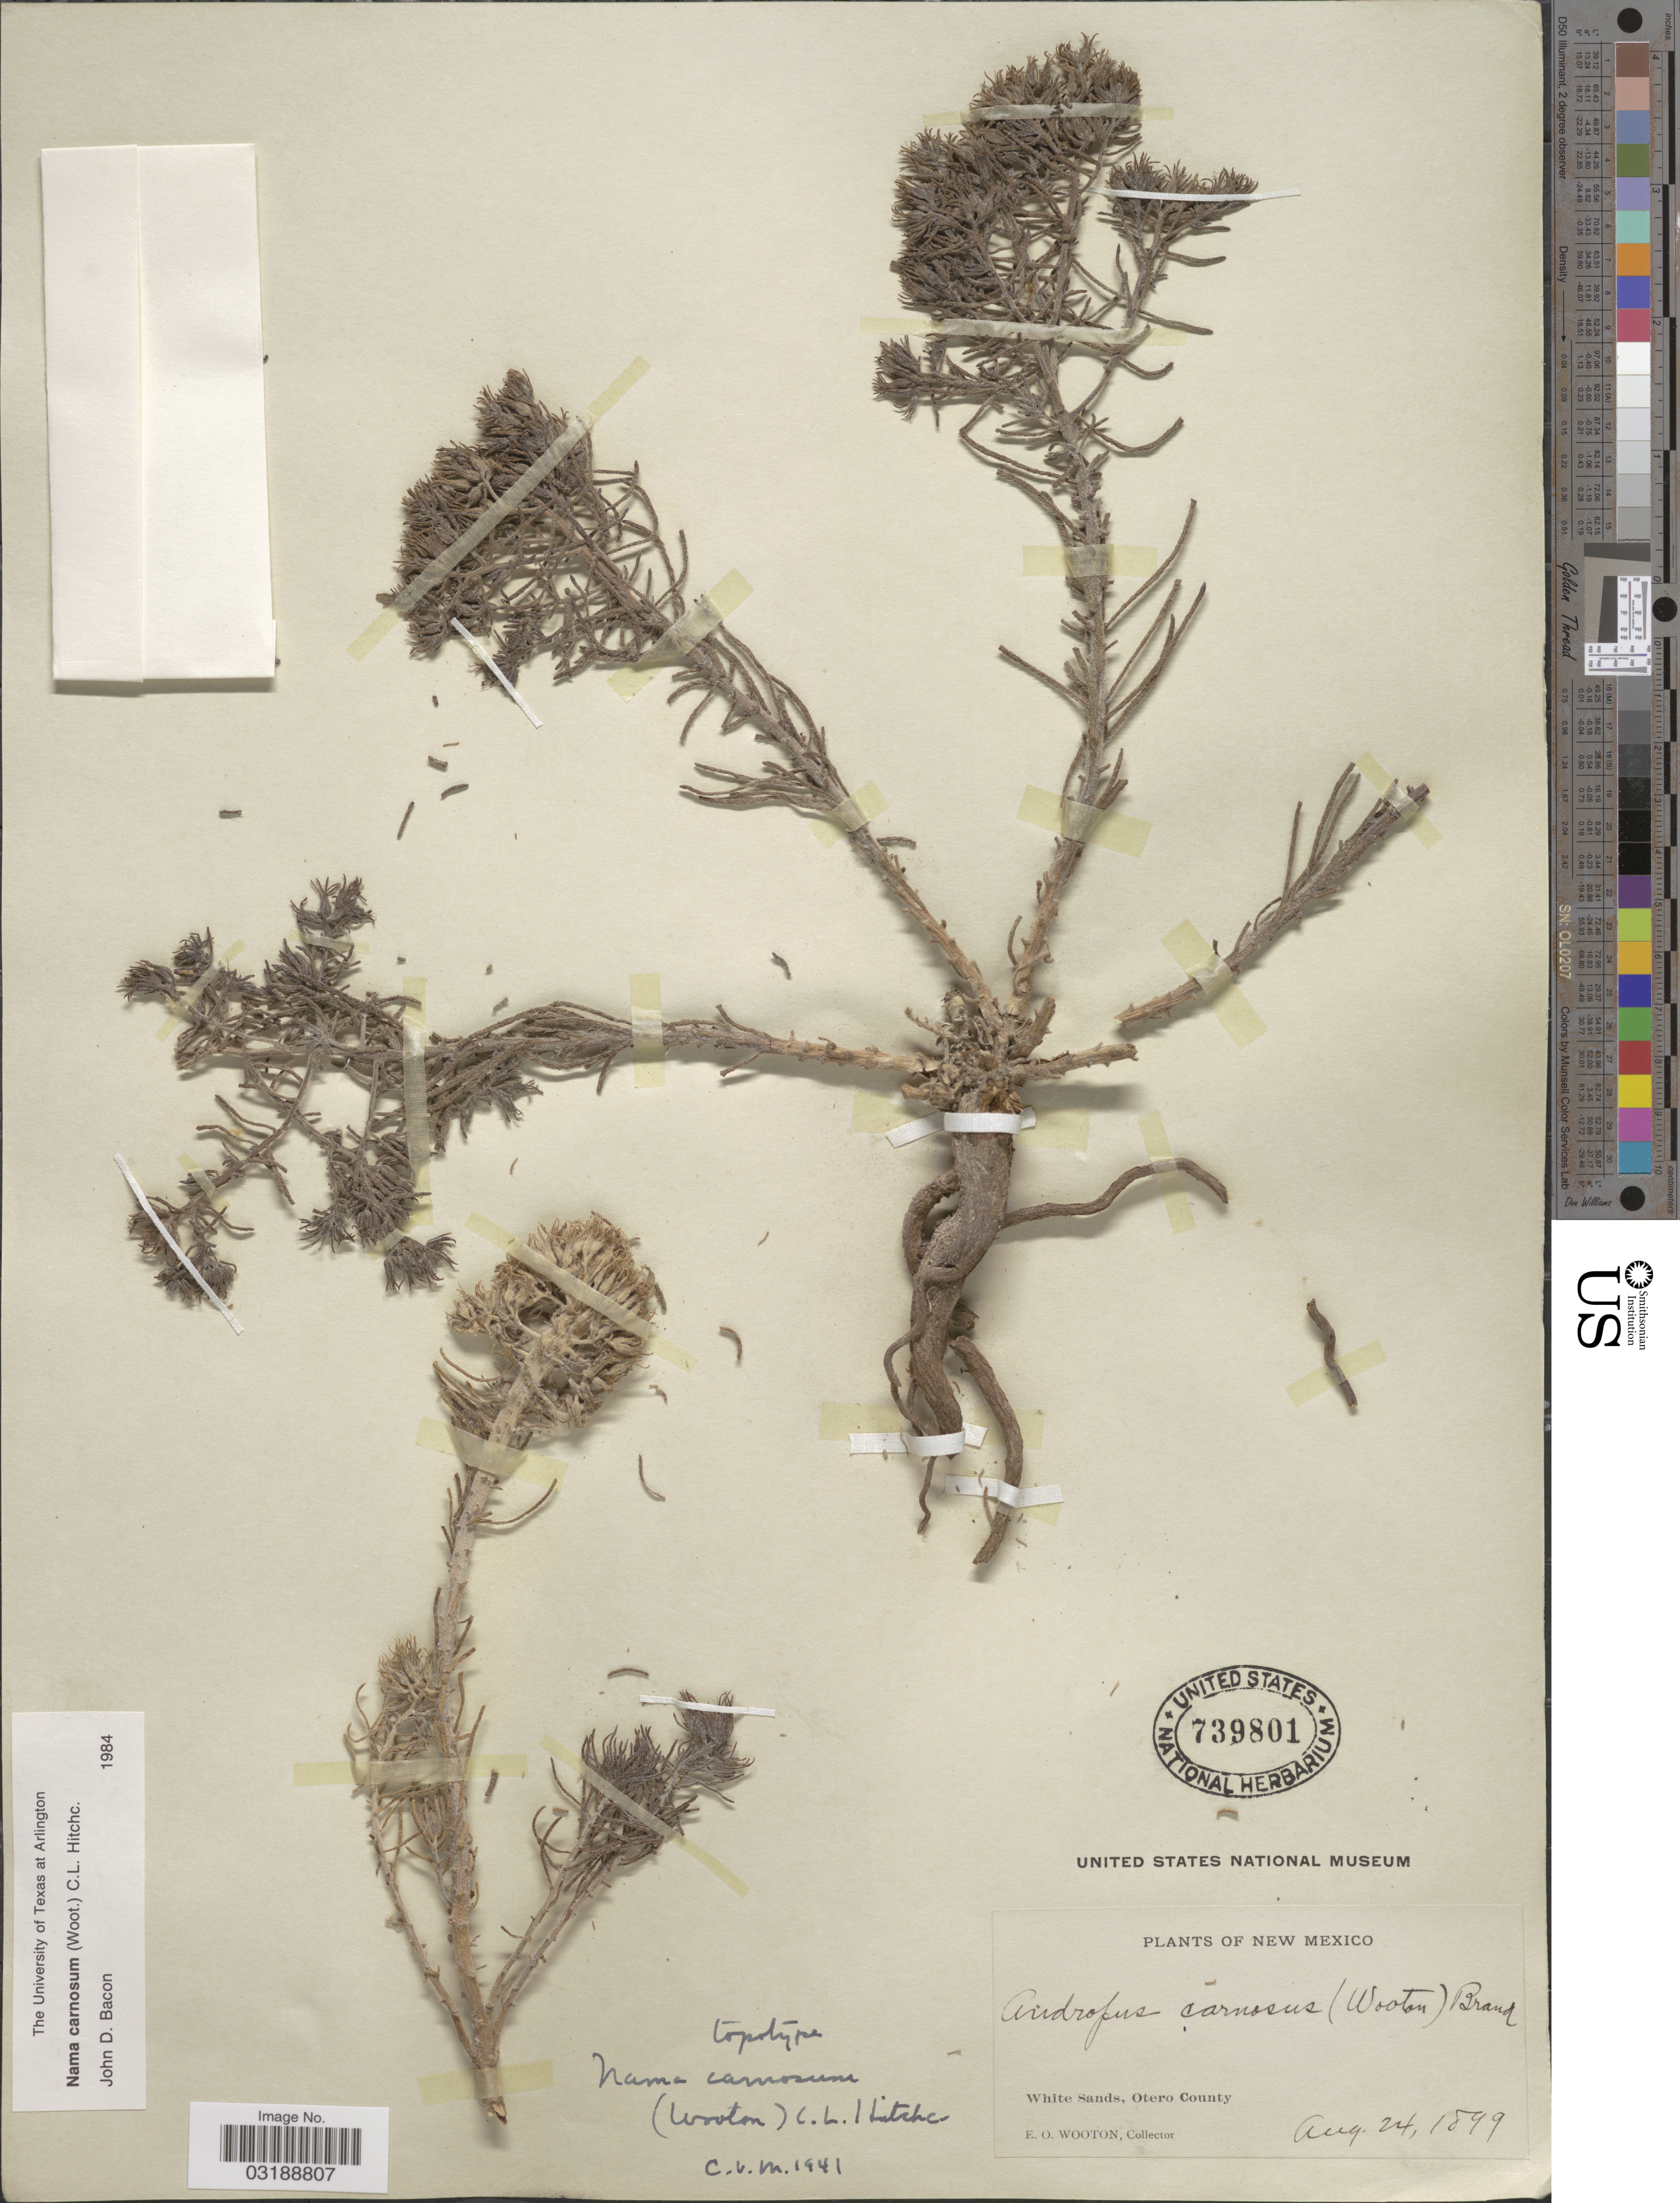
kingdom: Plantae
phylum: Tracheophyta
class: Magnoliopsida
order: Boraginales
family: Namaceae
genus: Nama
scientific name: Nama carnosa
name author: (Wooton) C.L. Hitchc.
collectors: E. O. Wooton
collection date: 1899-08-24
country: United States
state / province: New Mexico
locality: White Sands, Otero County.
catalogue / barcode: US 739801